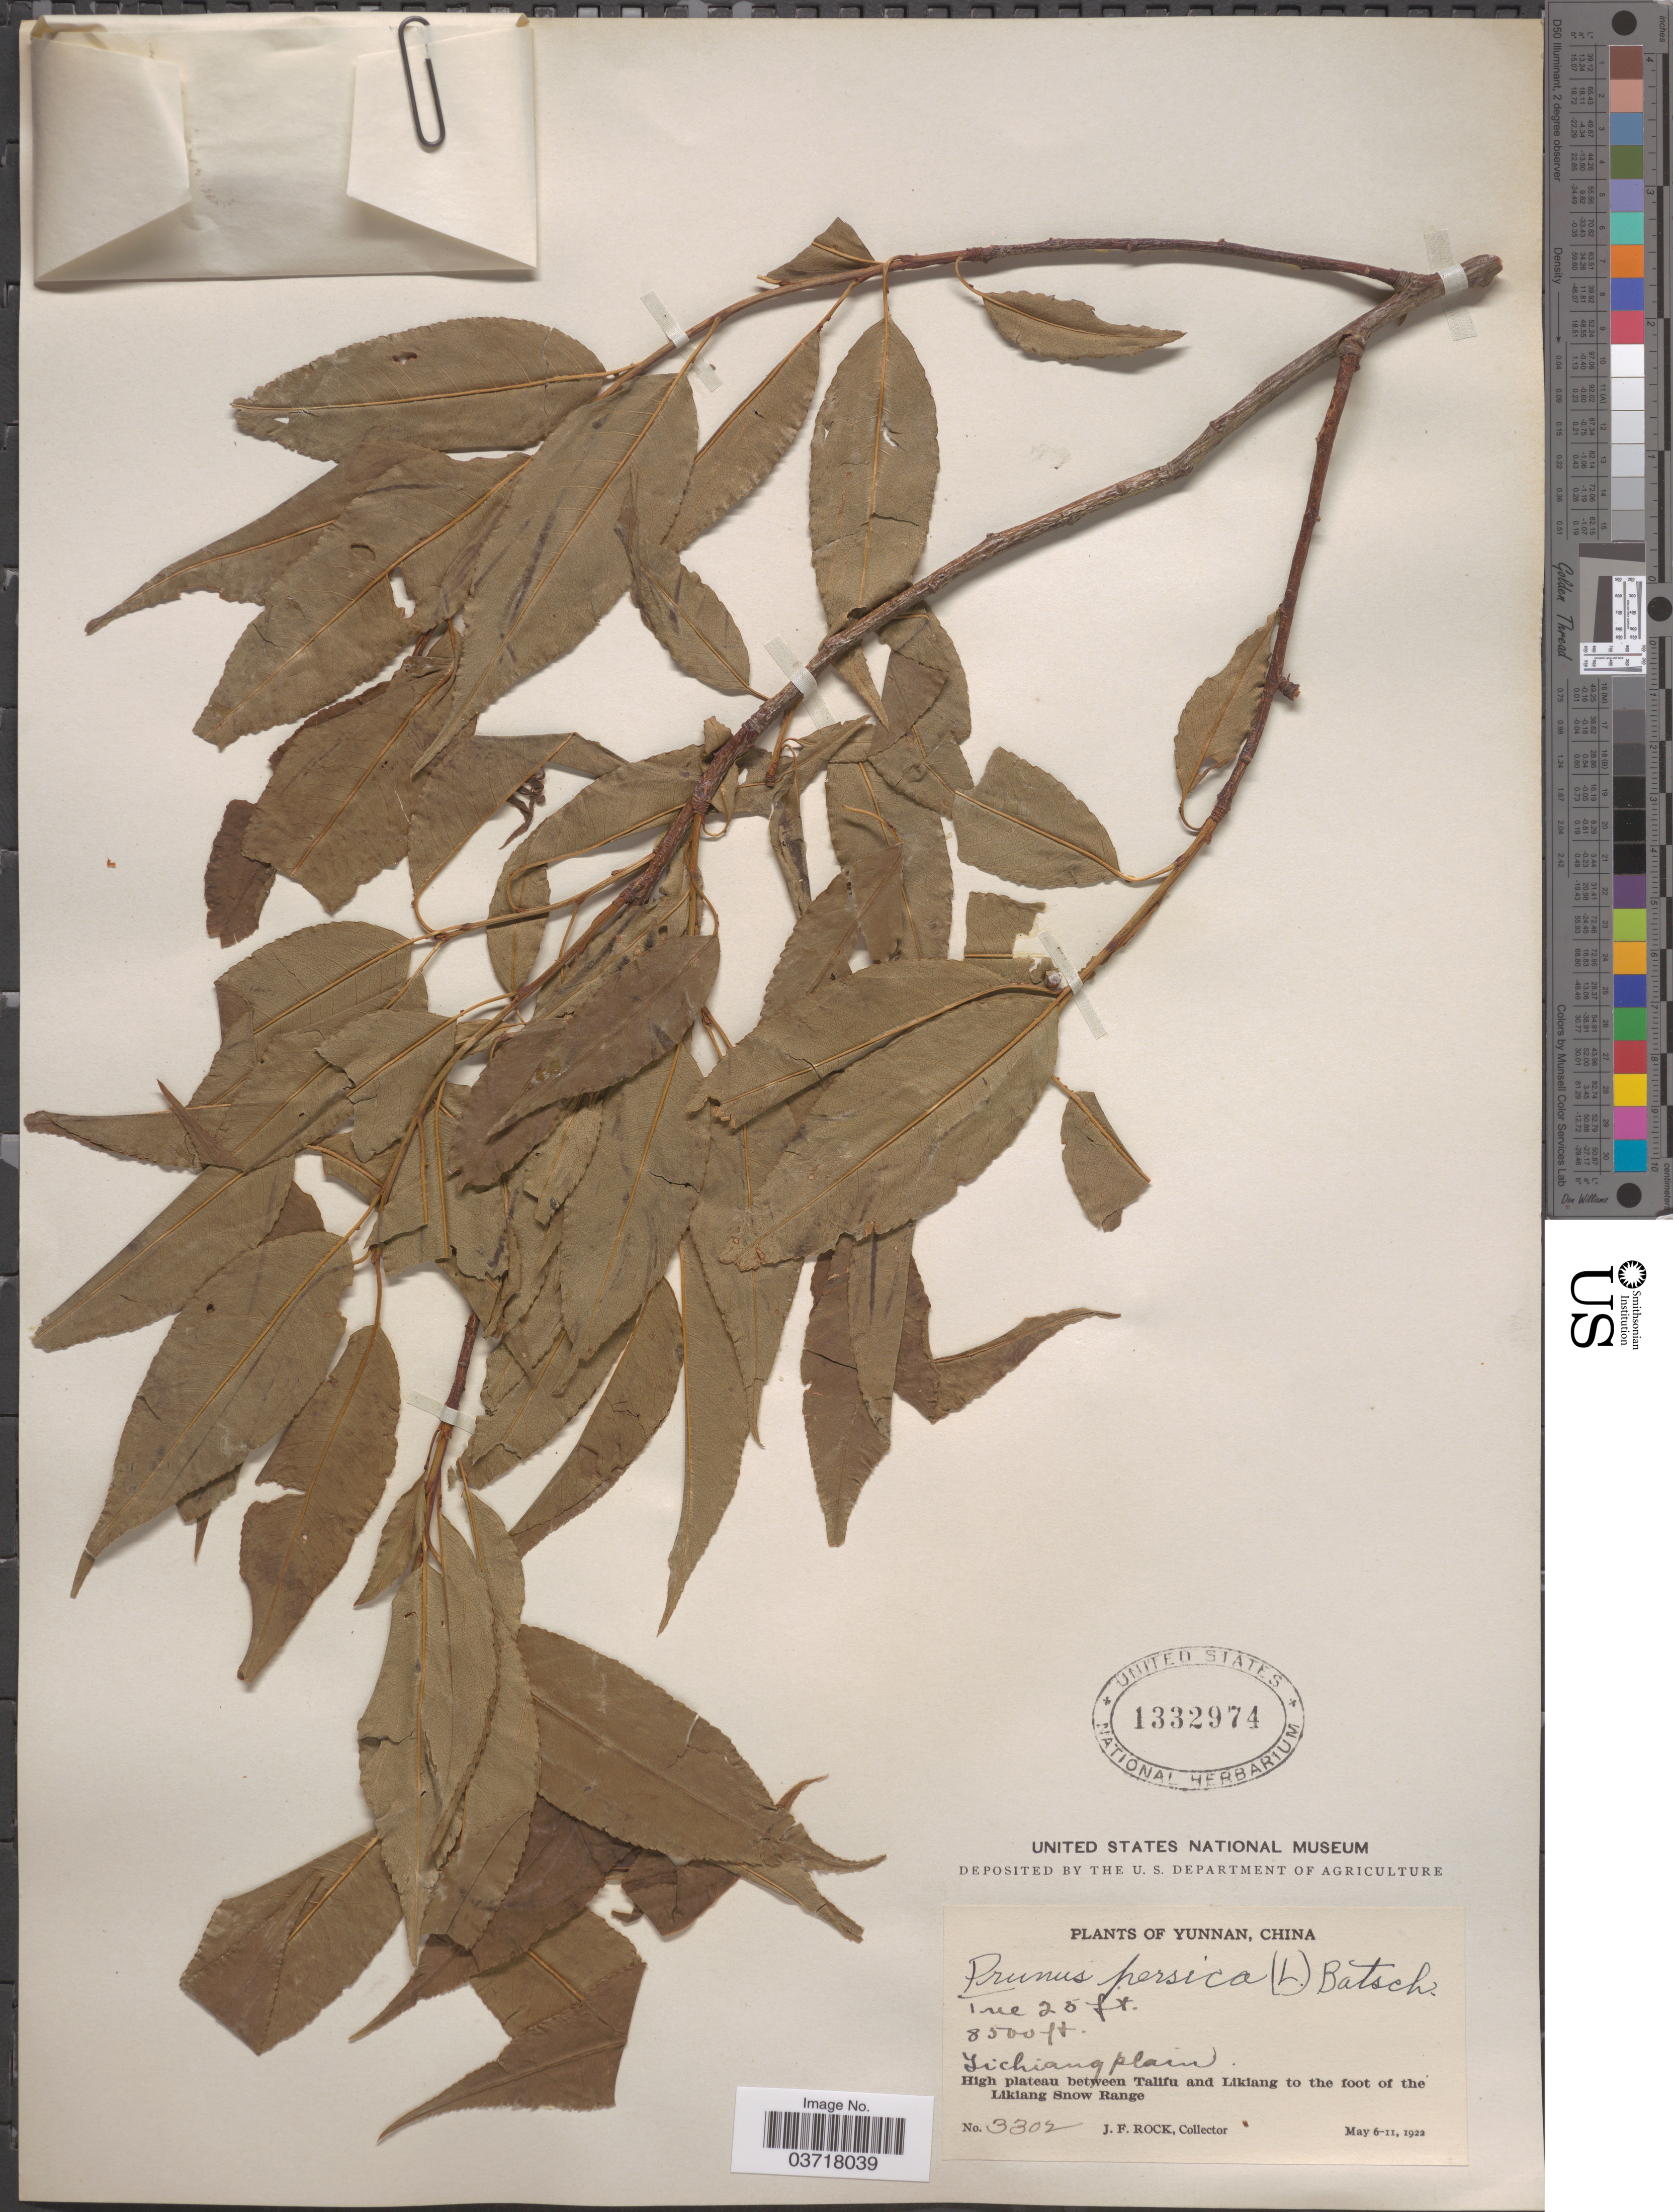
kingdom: Plantae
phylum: Tracheophyta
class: Magnoliopsida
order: Rosales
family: Rosaceae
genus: Prunus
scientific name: Prunus persica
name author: (L.) Batsch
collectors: J. Rock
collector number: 3302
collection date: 1922-05-06/1922-05-11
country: China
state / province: Yunnan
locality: Lichiang plain. High plateau between Talifu and Likiang to the foot of the Likiang Snow Range.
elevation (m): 2591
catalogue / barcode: US 1332974